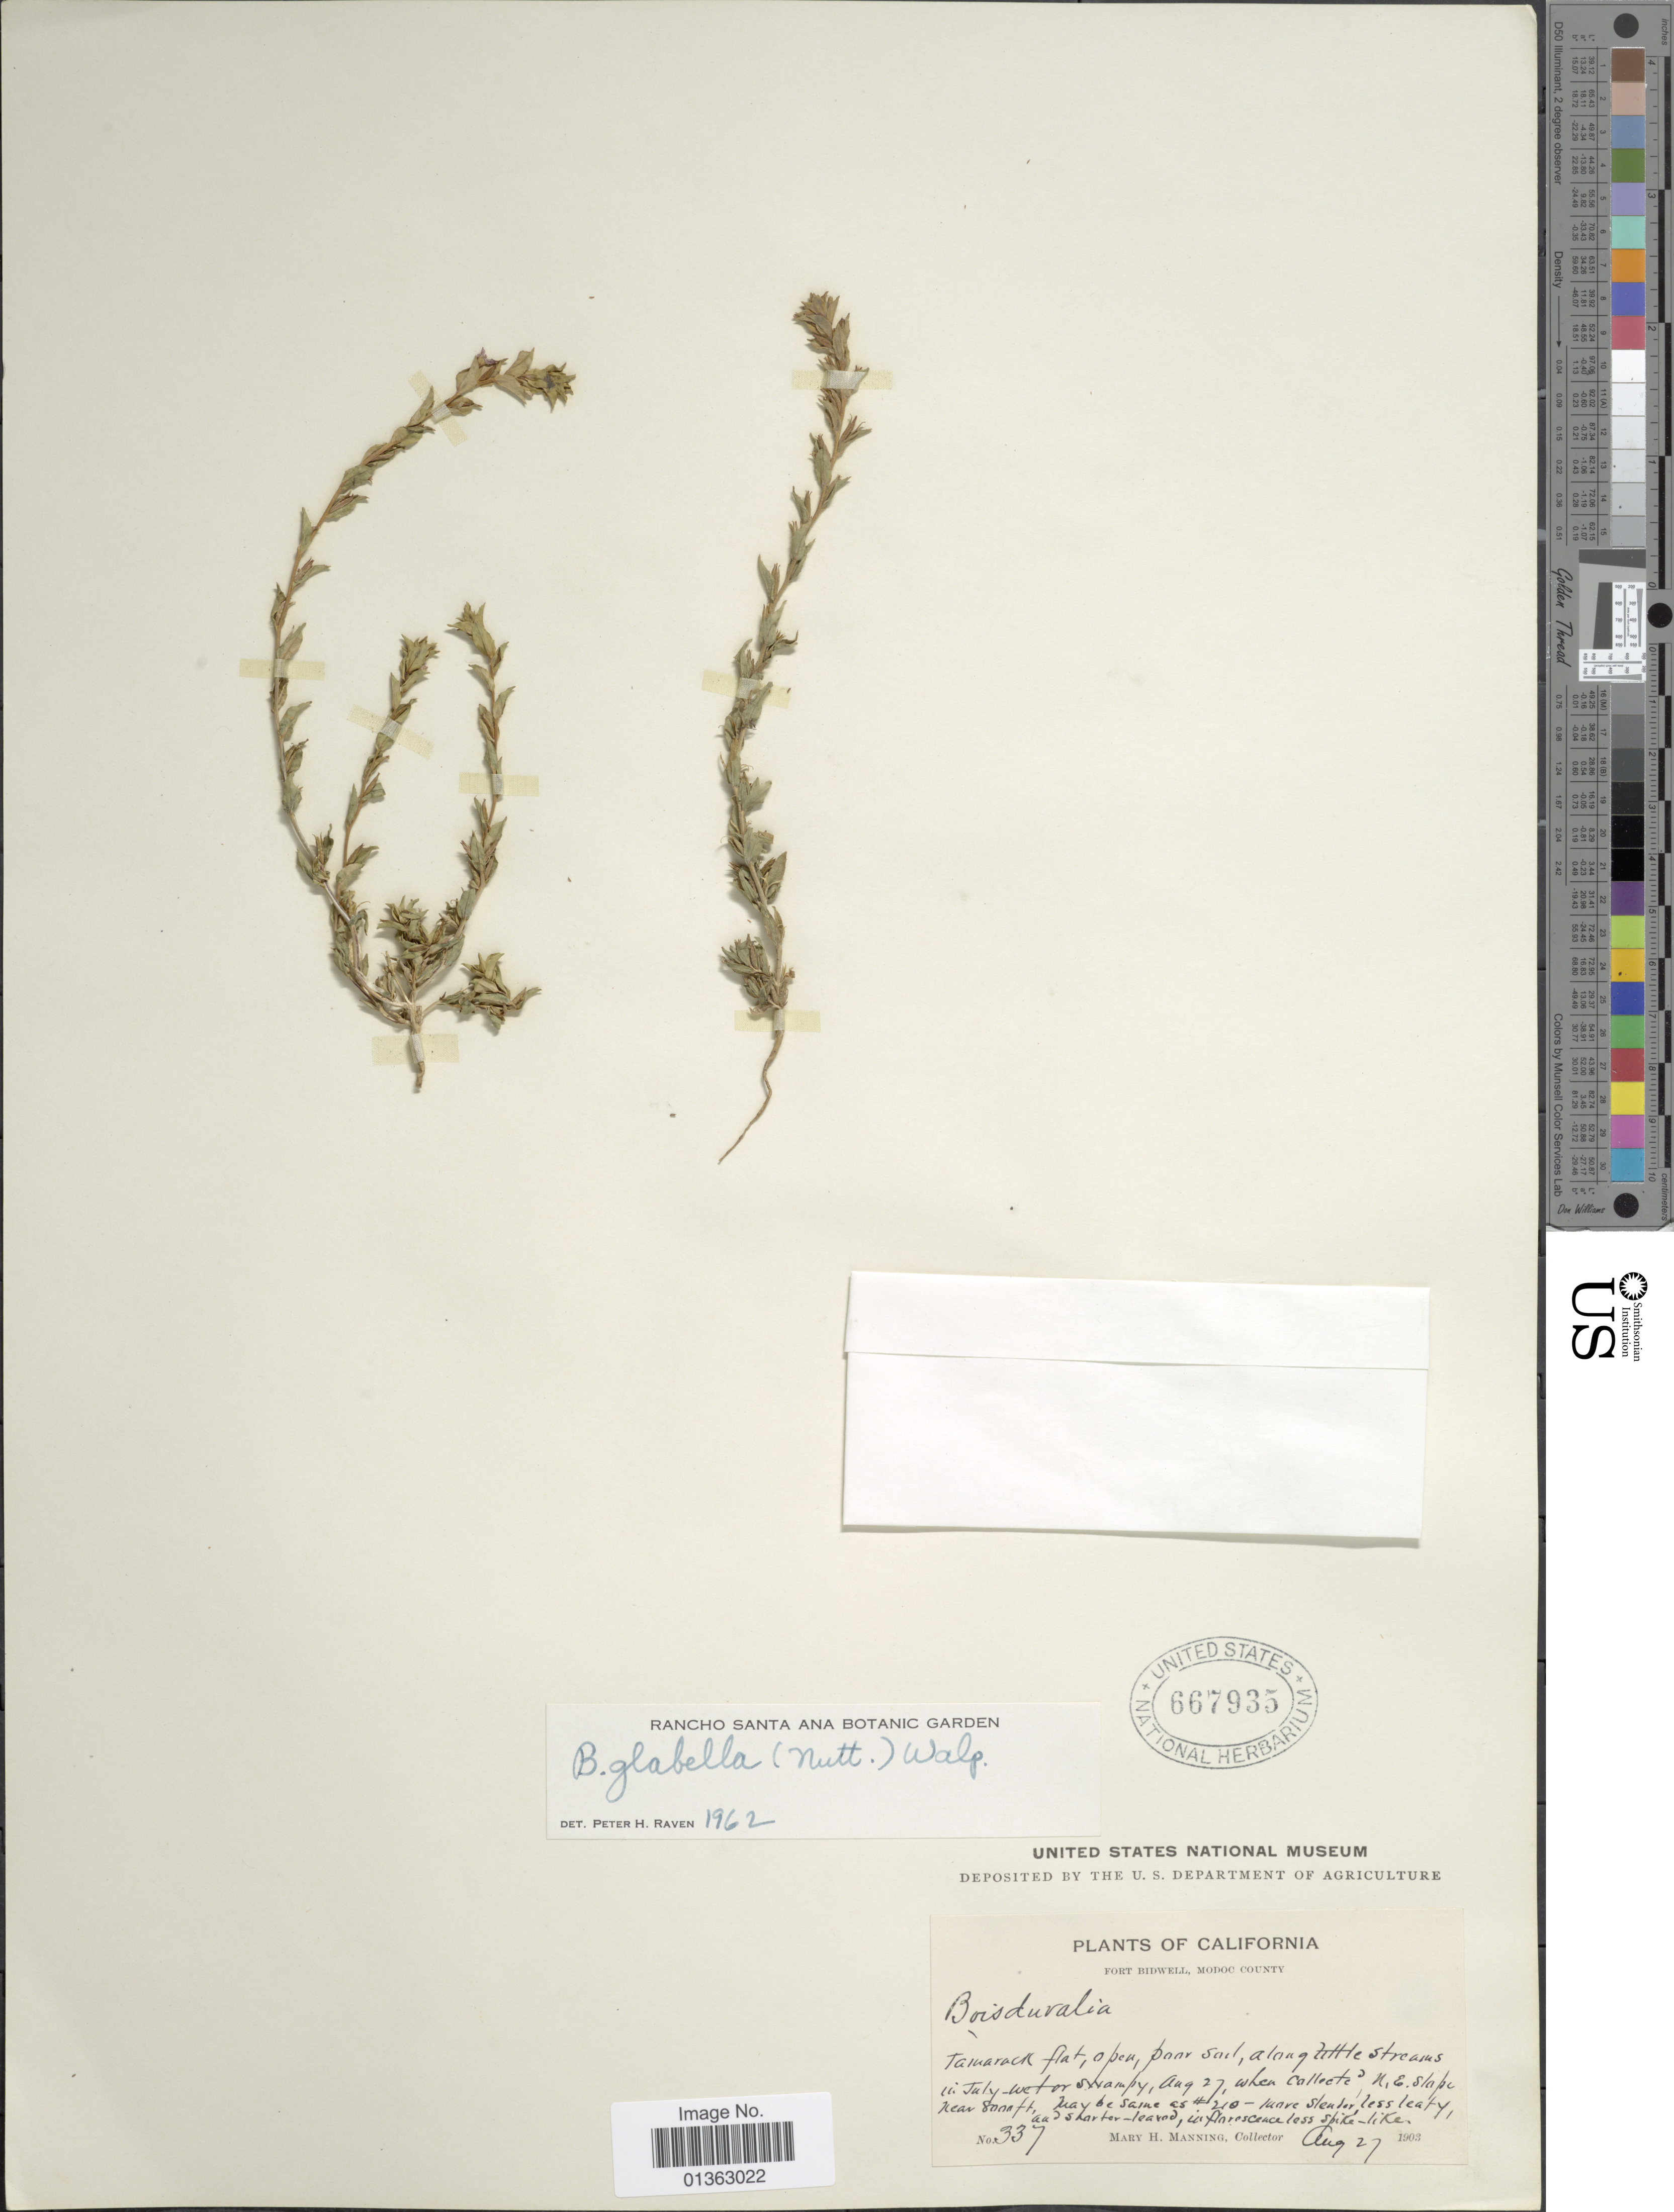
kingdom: Plantae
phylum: Tracheophyta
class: Magnoliopsida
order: Myrtales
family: Onagraceae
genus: Epilobium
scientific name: Epilobium campestre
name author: (Jeps.) Hoch & W.L. Wagner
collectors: M. Manning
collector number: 337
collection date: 1903-08-27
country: United States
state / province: California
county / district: Modoc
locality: Fort Bidwell, Modoc County.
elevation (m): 2438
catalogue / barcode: US 667935